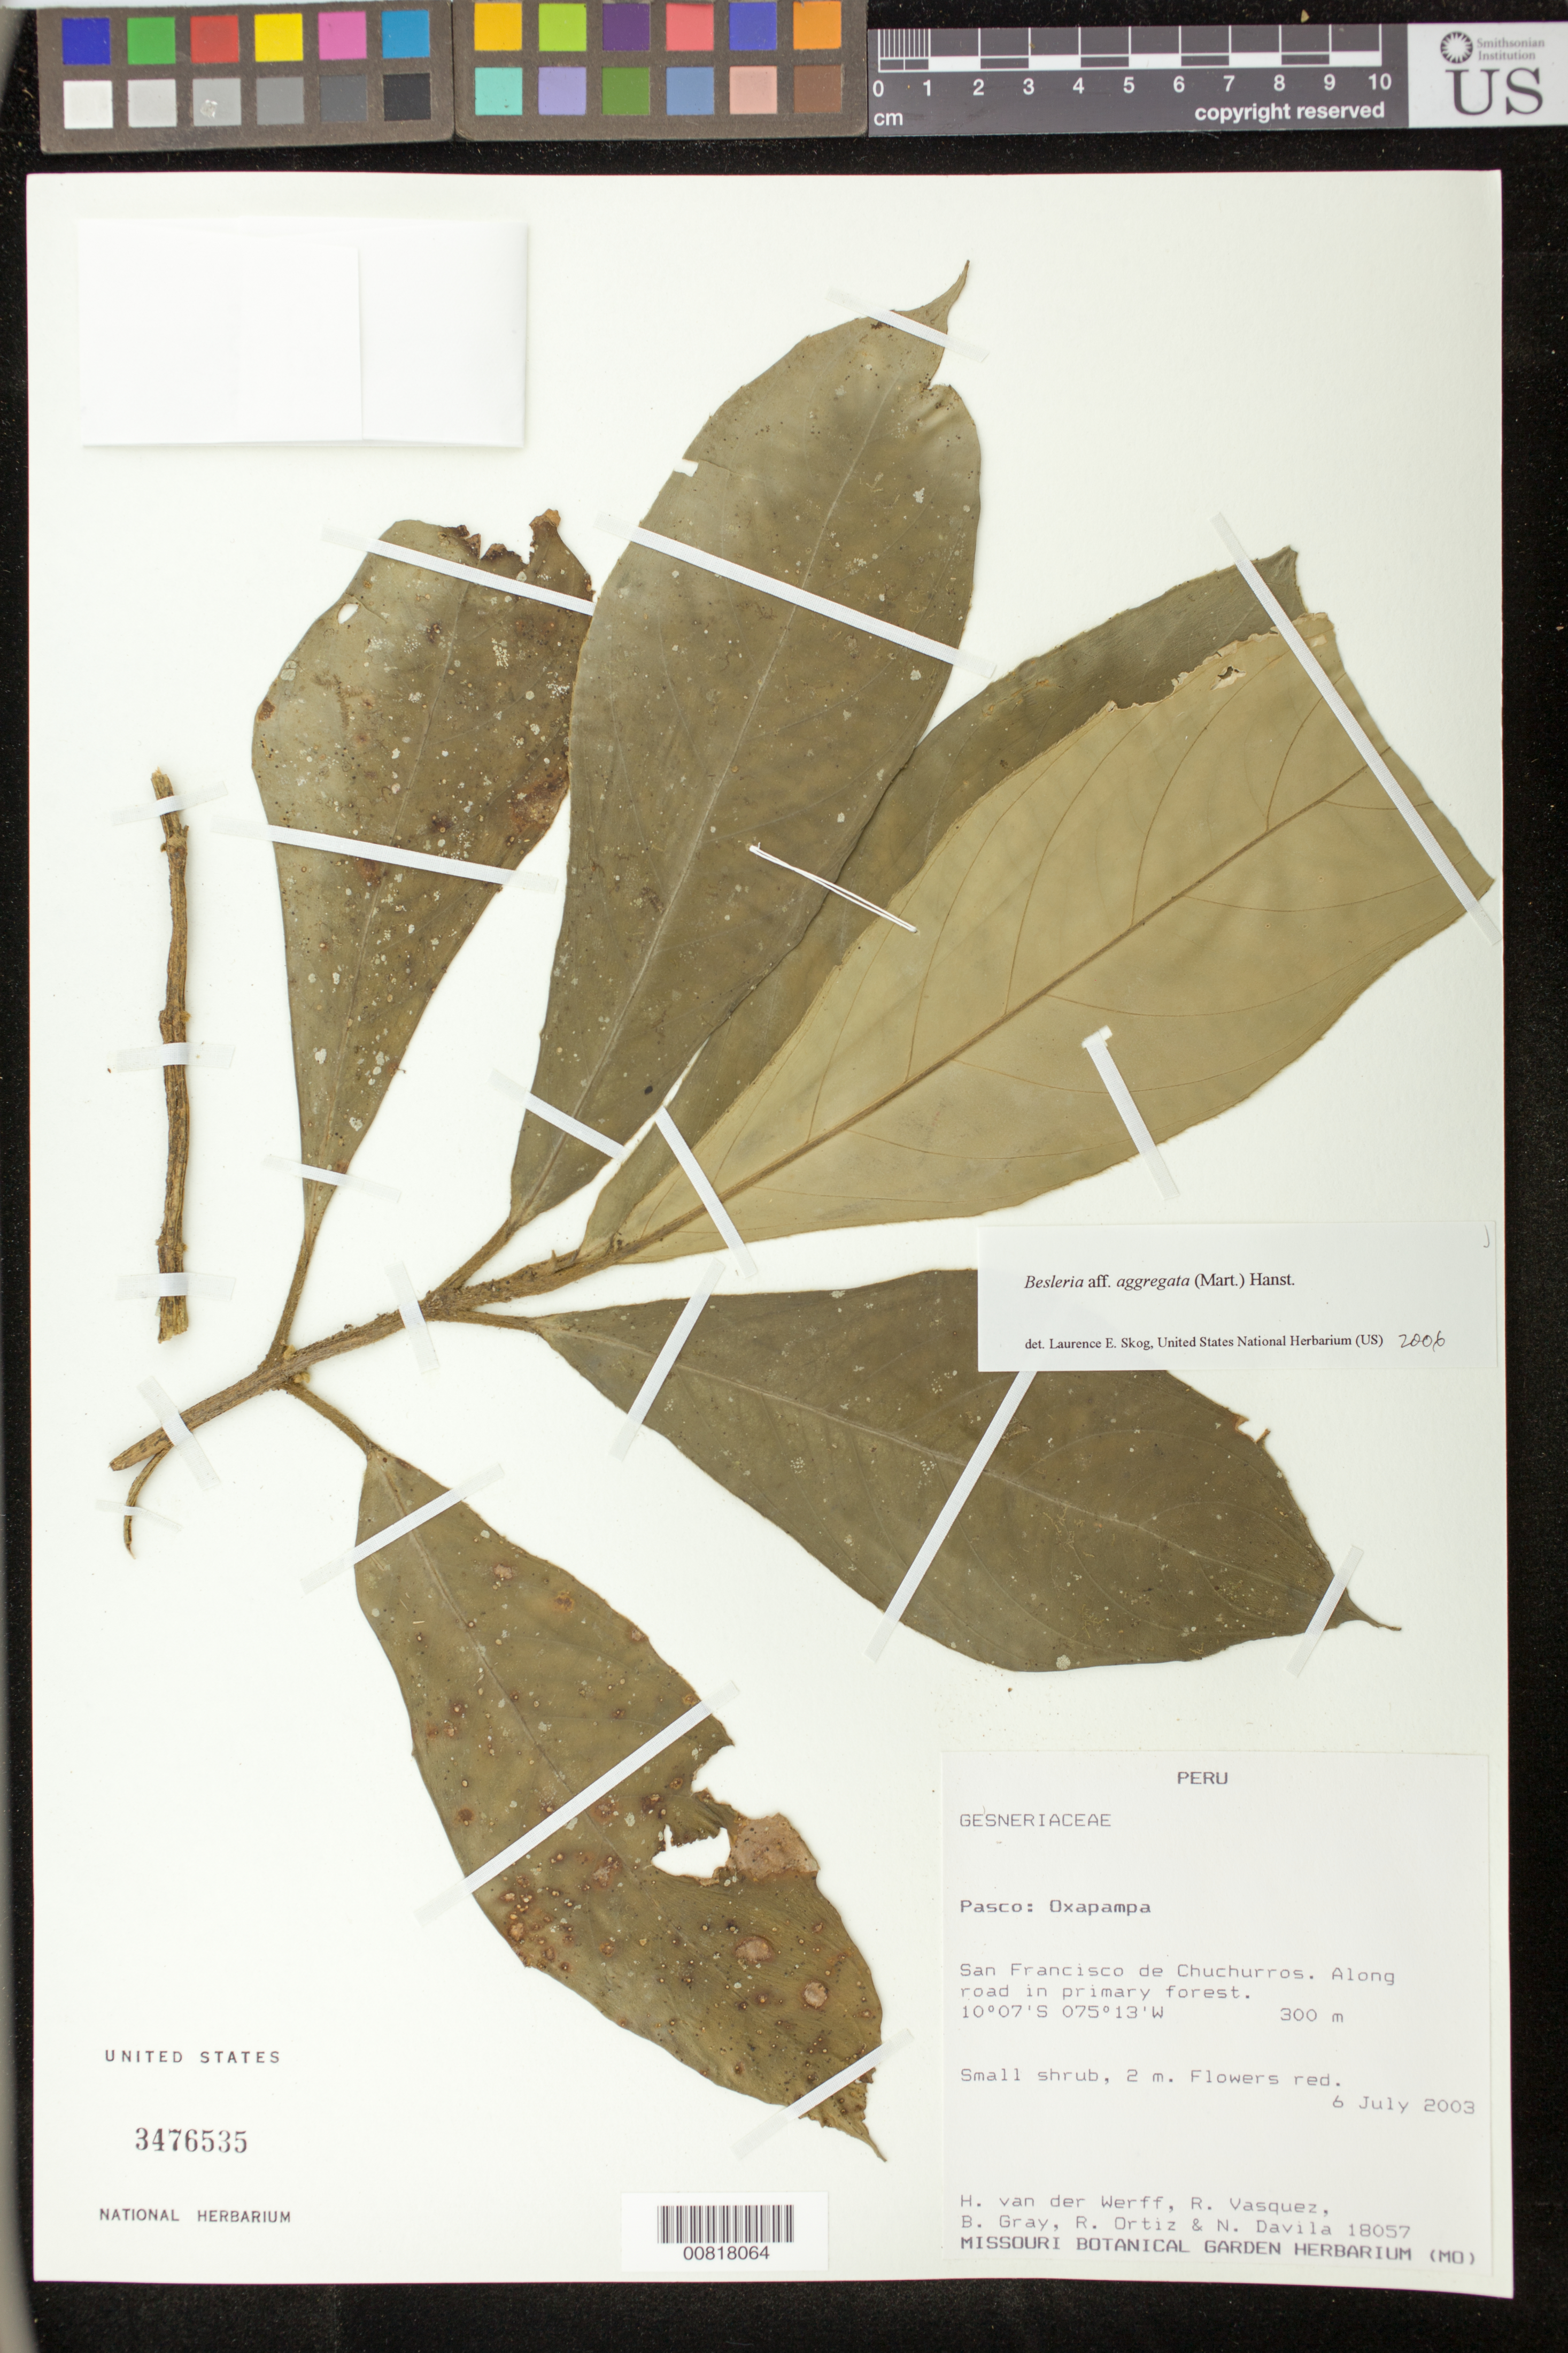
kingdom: Plantae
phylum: Tracheophyta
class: Magnoliopsida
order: Lamiales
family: Gesneriaceae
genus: Besleria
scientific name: Besleria aggregata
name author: (Mart.) Hanst.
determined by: Skog, Laurence E.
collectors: H. van der Werff, R. Vásquez, B. Gray, R. del C. Ortiz & N. Davila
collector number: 18057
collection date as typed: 06 Jul 2003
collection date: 2003-07-06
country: Peru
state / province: Pasco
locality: Pasco: Oxapampa. San Francisco de Chuchurros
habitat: Along road in primary forest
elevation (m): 300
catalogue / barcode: US 3476535